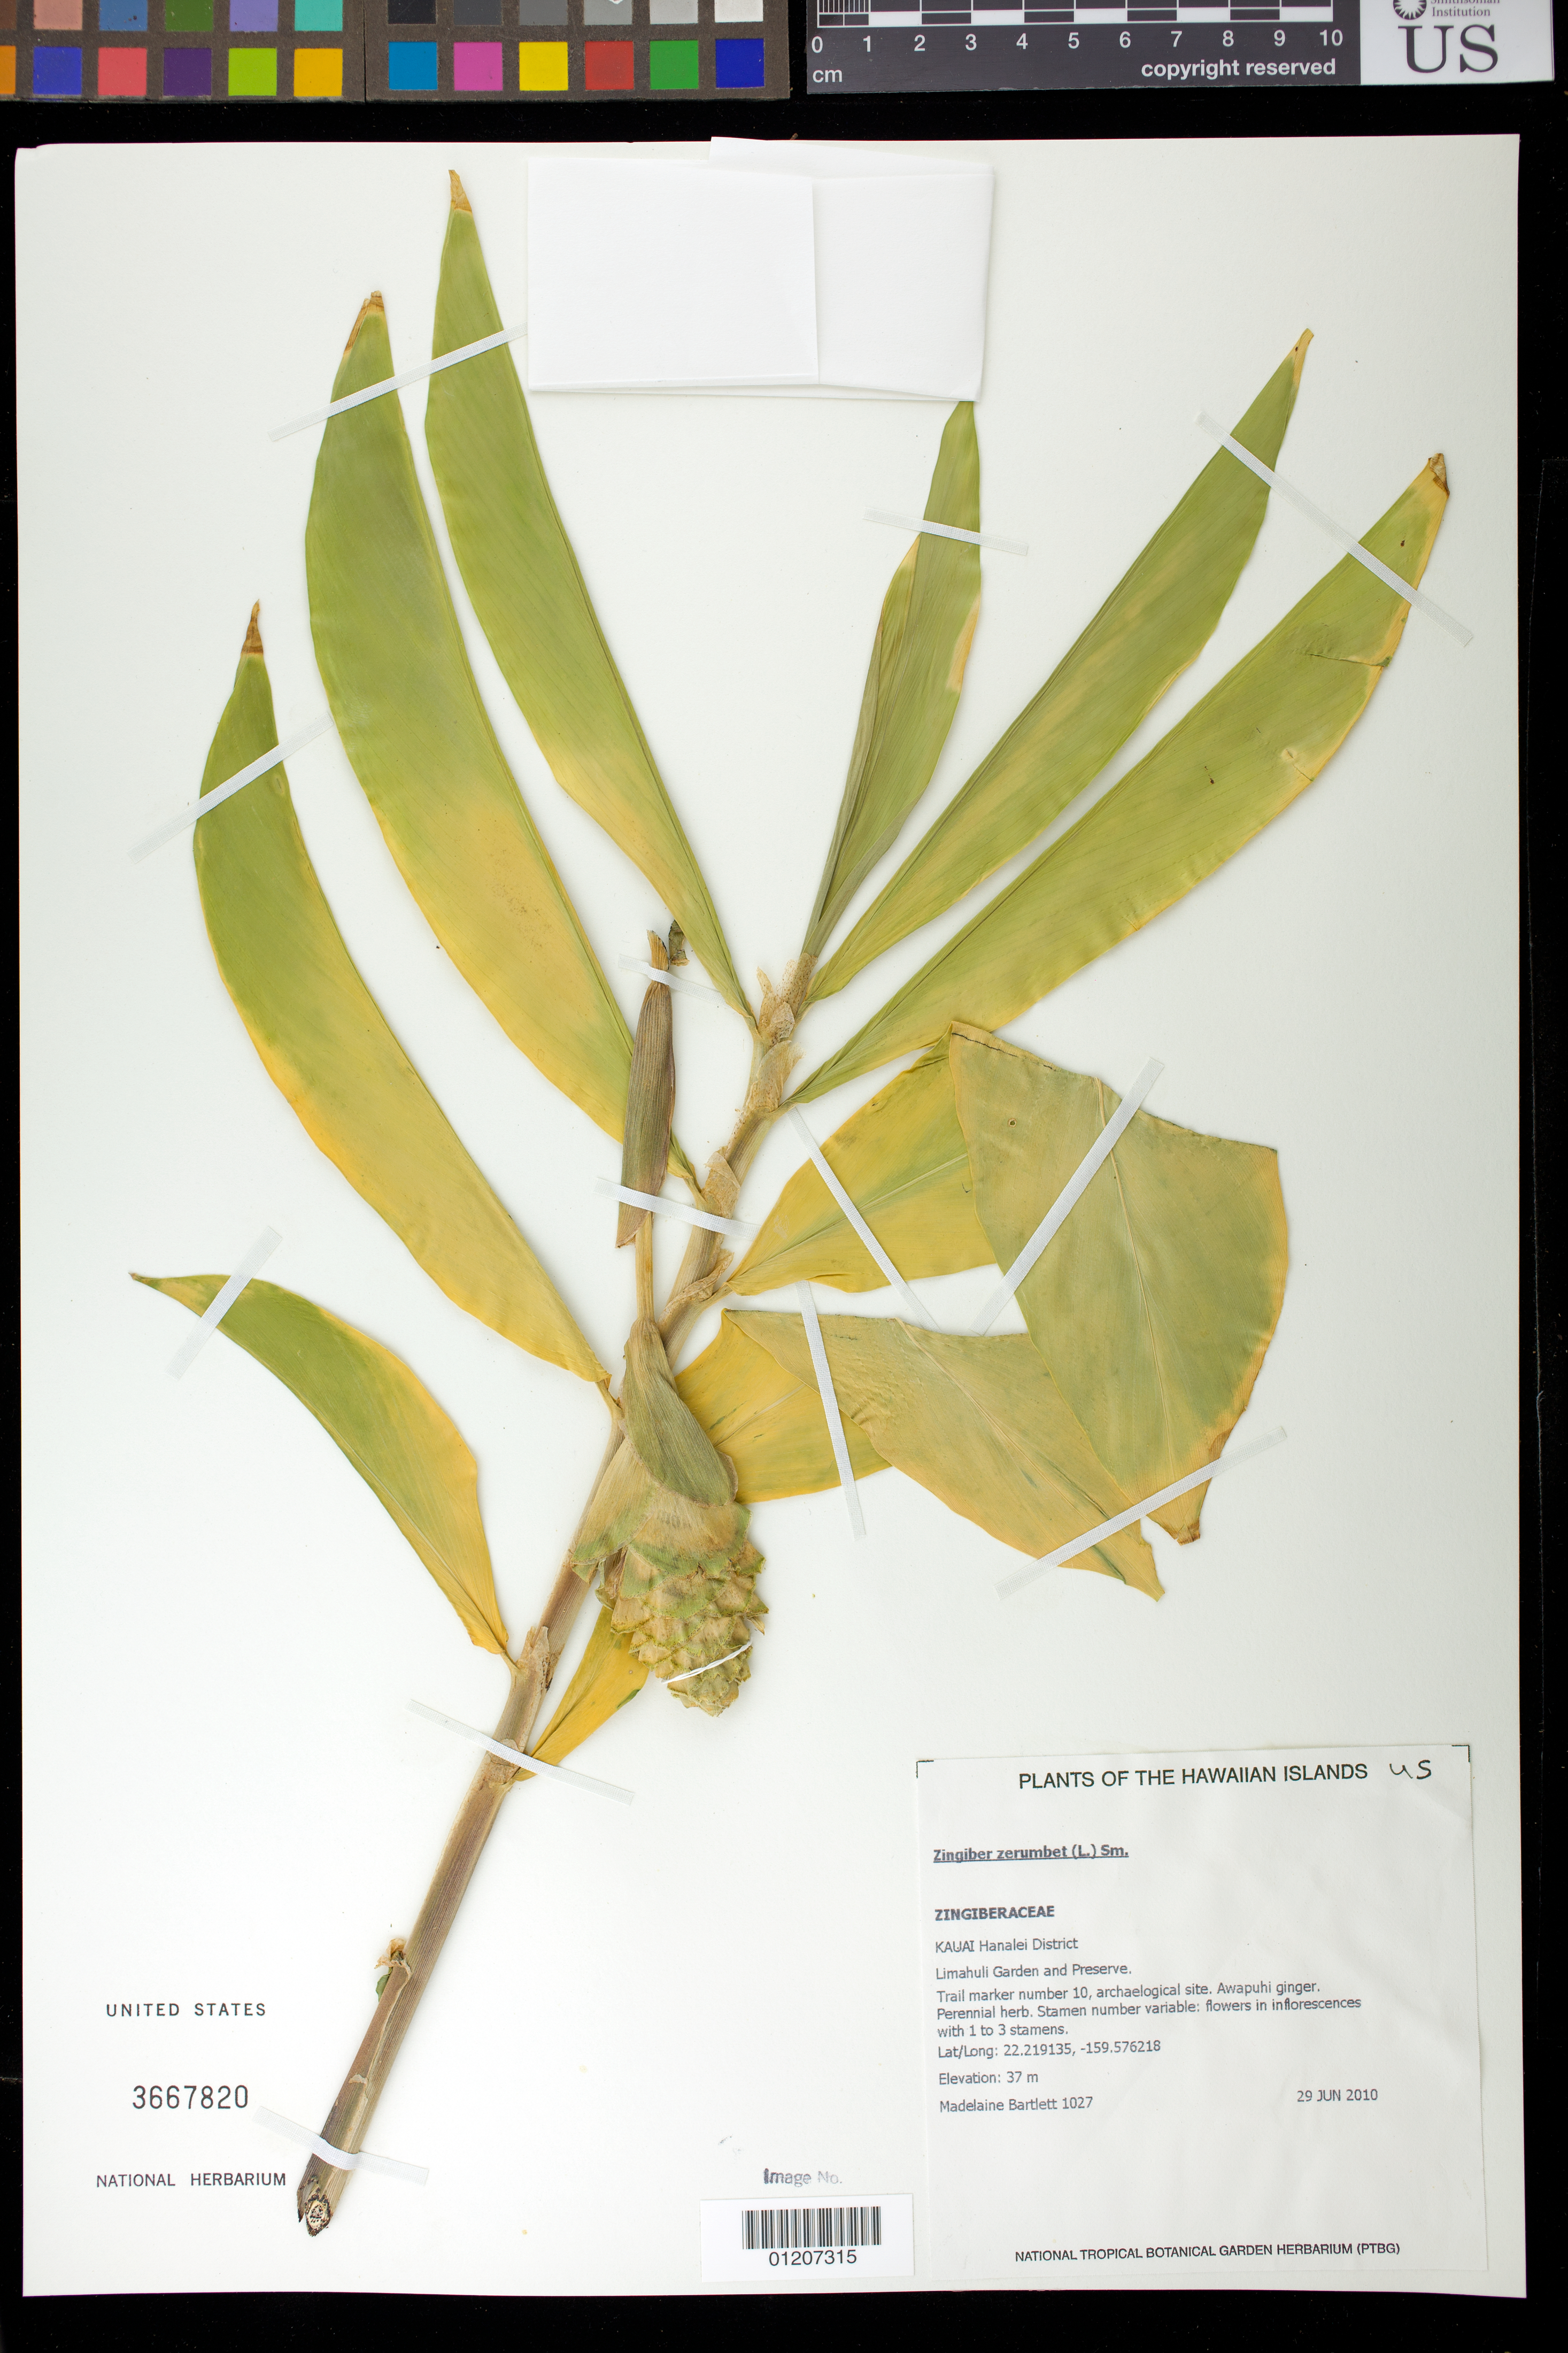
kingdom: Plantae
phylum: Tracheophyta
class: Liliopsida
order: Zingiberales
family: Zingiberaceae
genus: Zingiber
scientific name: Zingiber zerumbet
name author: (L.) Sm.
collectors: M. Bartlett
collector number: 1027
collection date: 2010-06-29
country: United States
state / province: Hawaii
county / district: Kauai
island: Kaua'i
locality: Hanalei District, Limahuli Garden and Preserve, awapuhi ginger at trail marker number 10, archaelogical site.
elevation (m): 37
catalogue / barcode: US 3667820